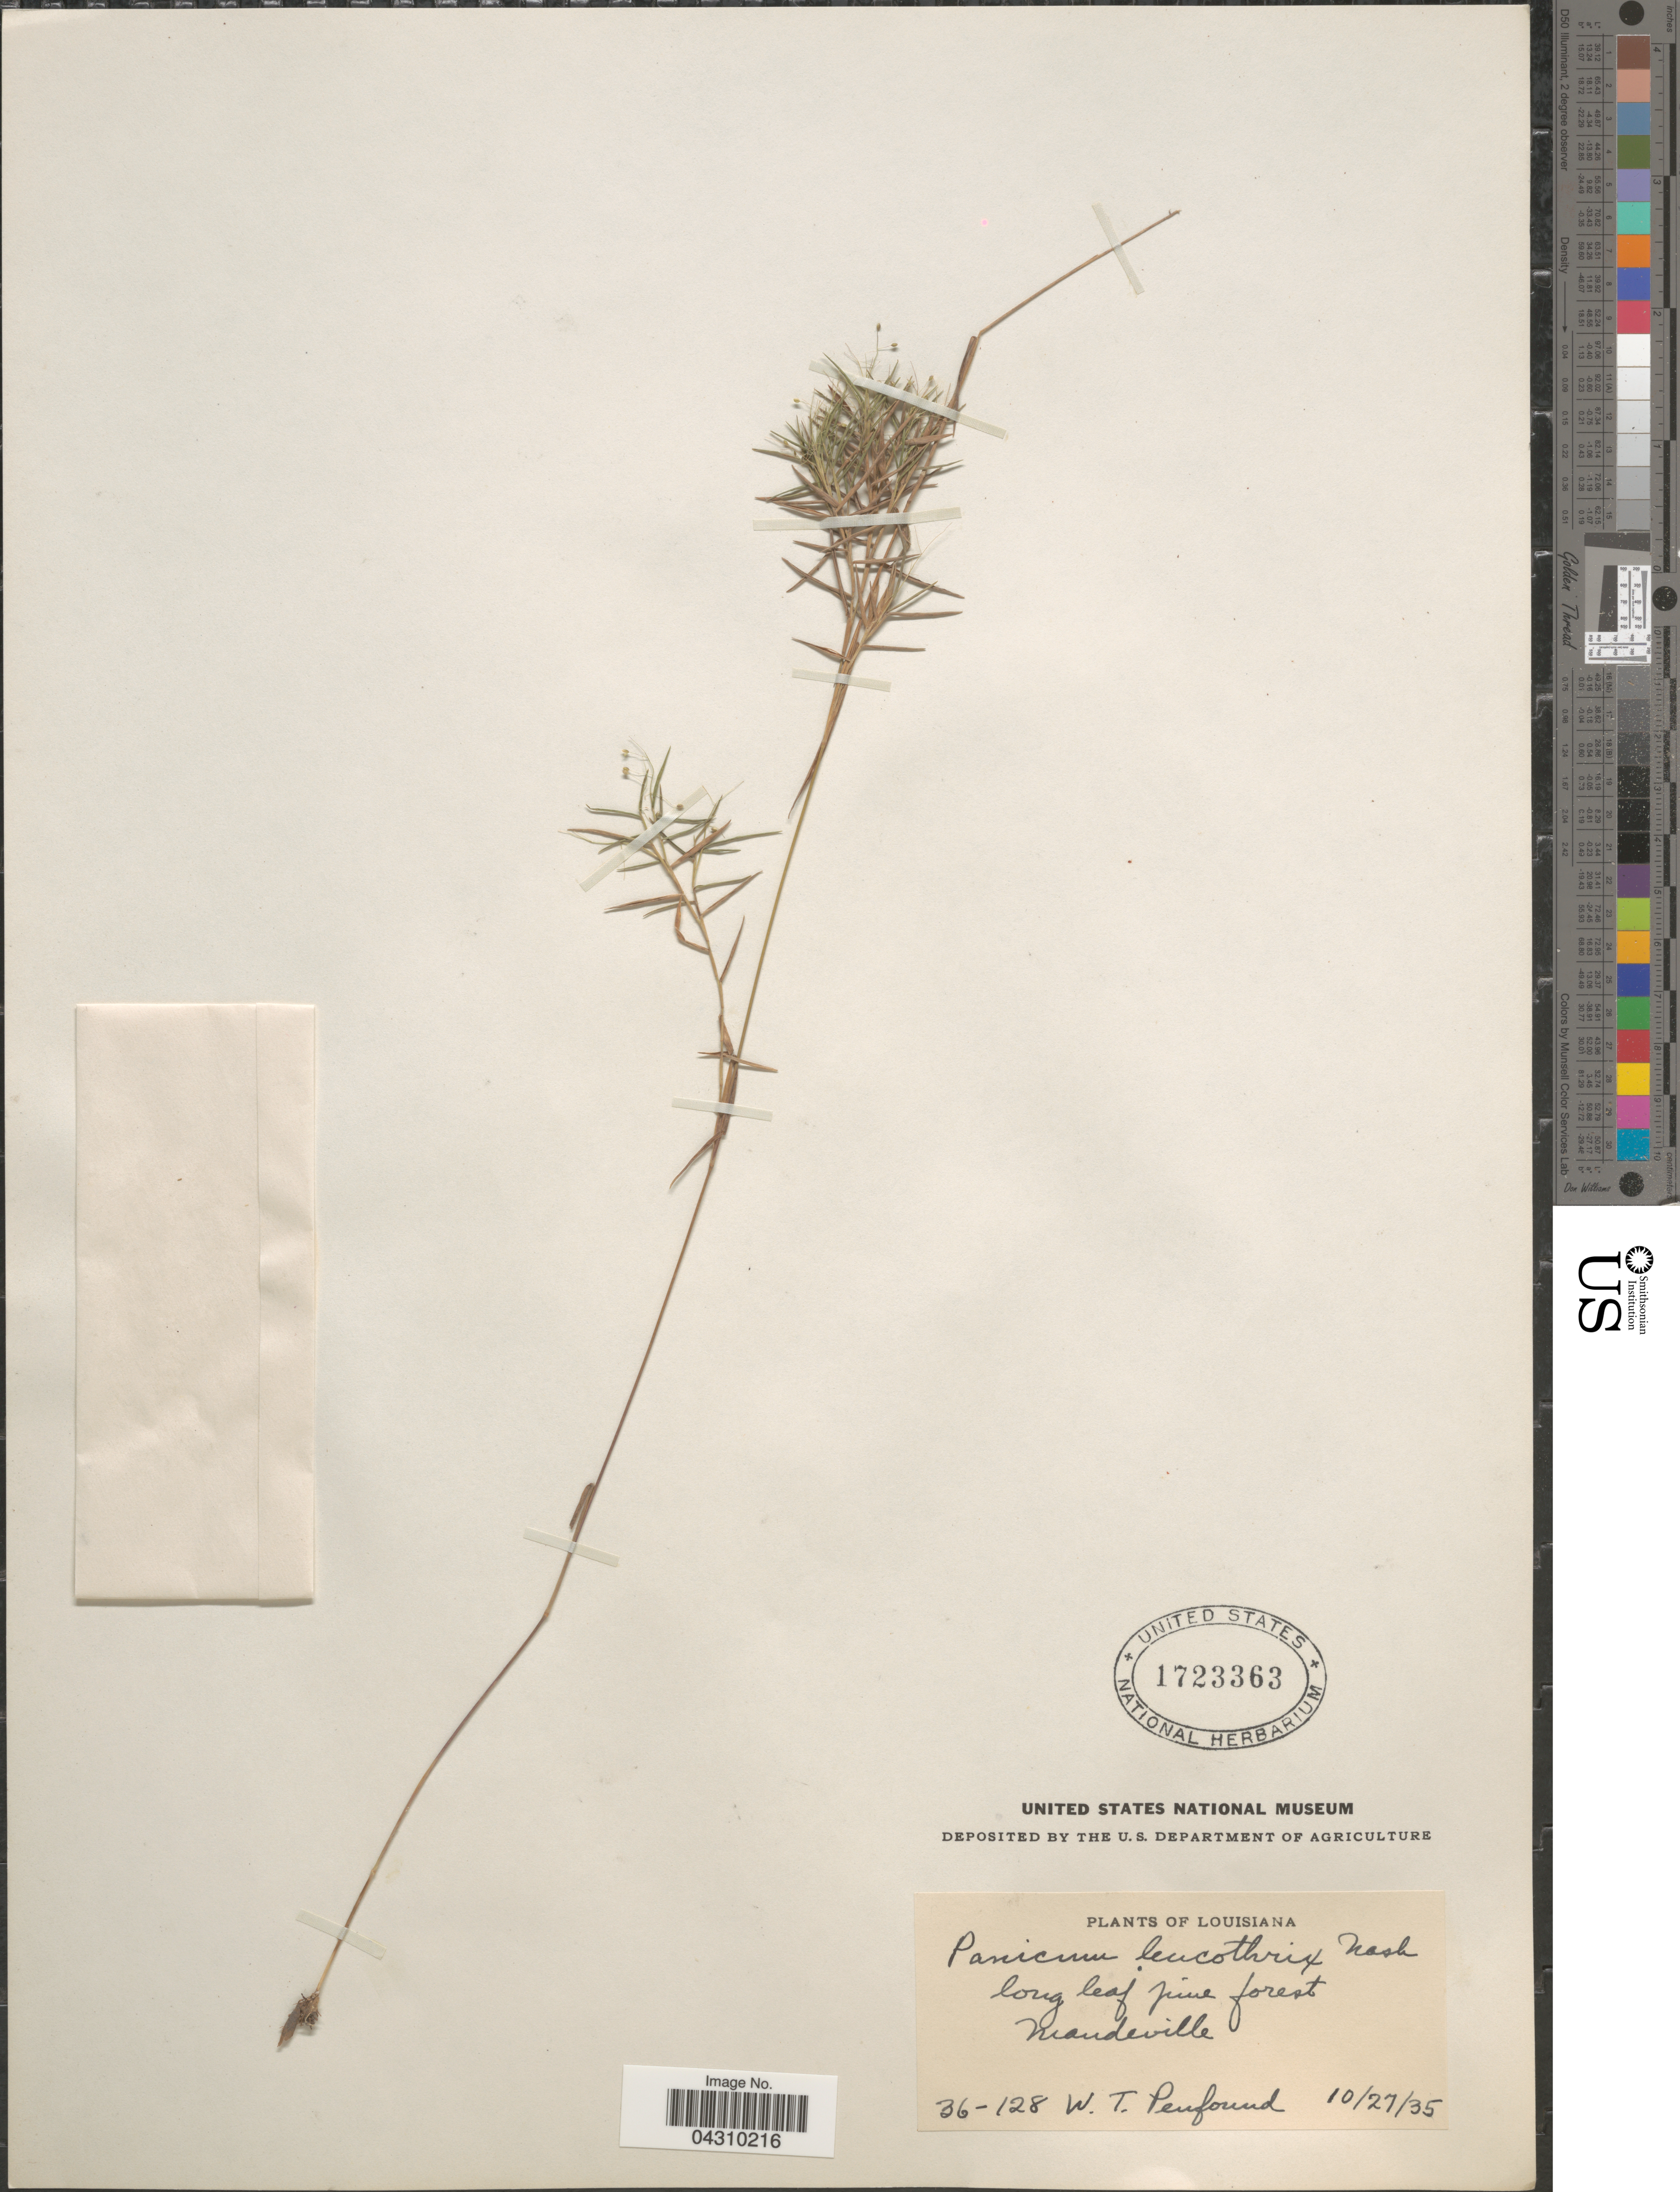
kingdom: Plantae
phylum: Tracheophyta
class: Liliopsida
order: Poales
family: Poaceae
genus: Dichanthelium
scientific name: Dichanthelium acuminatum var. acuminatum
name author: (Sw.) Gould & C.A. Clark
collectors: W. Penfound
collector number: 36-128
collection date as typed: Transcribed d/m/y: 27/10/35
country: United States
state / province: Louisiana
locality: Long leaf pine forest Mandeville.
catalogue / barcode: US 1723363